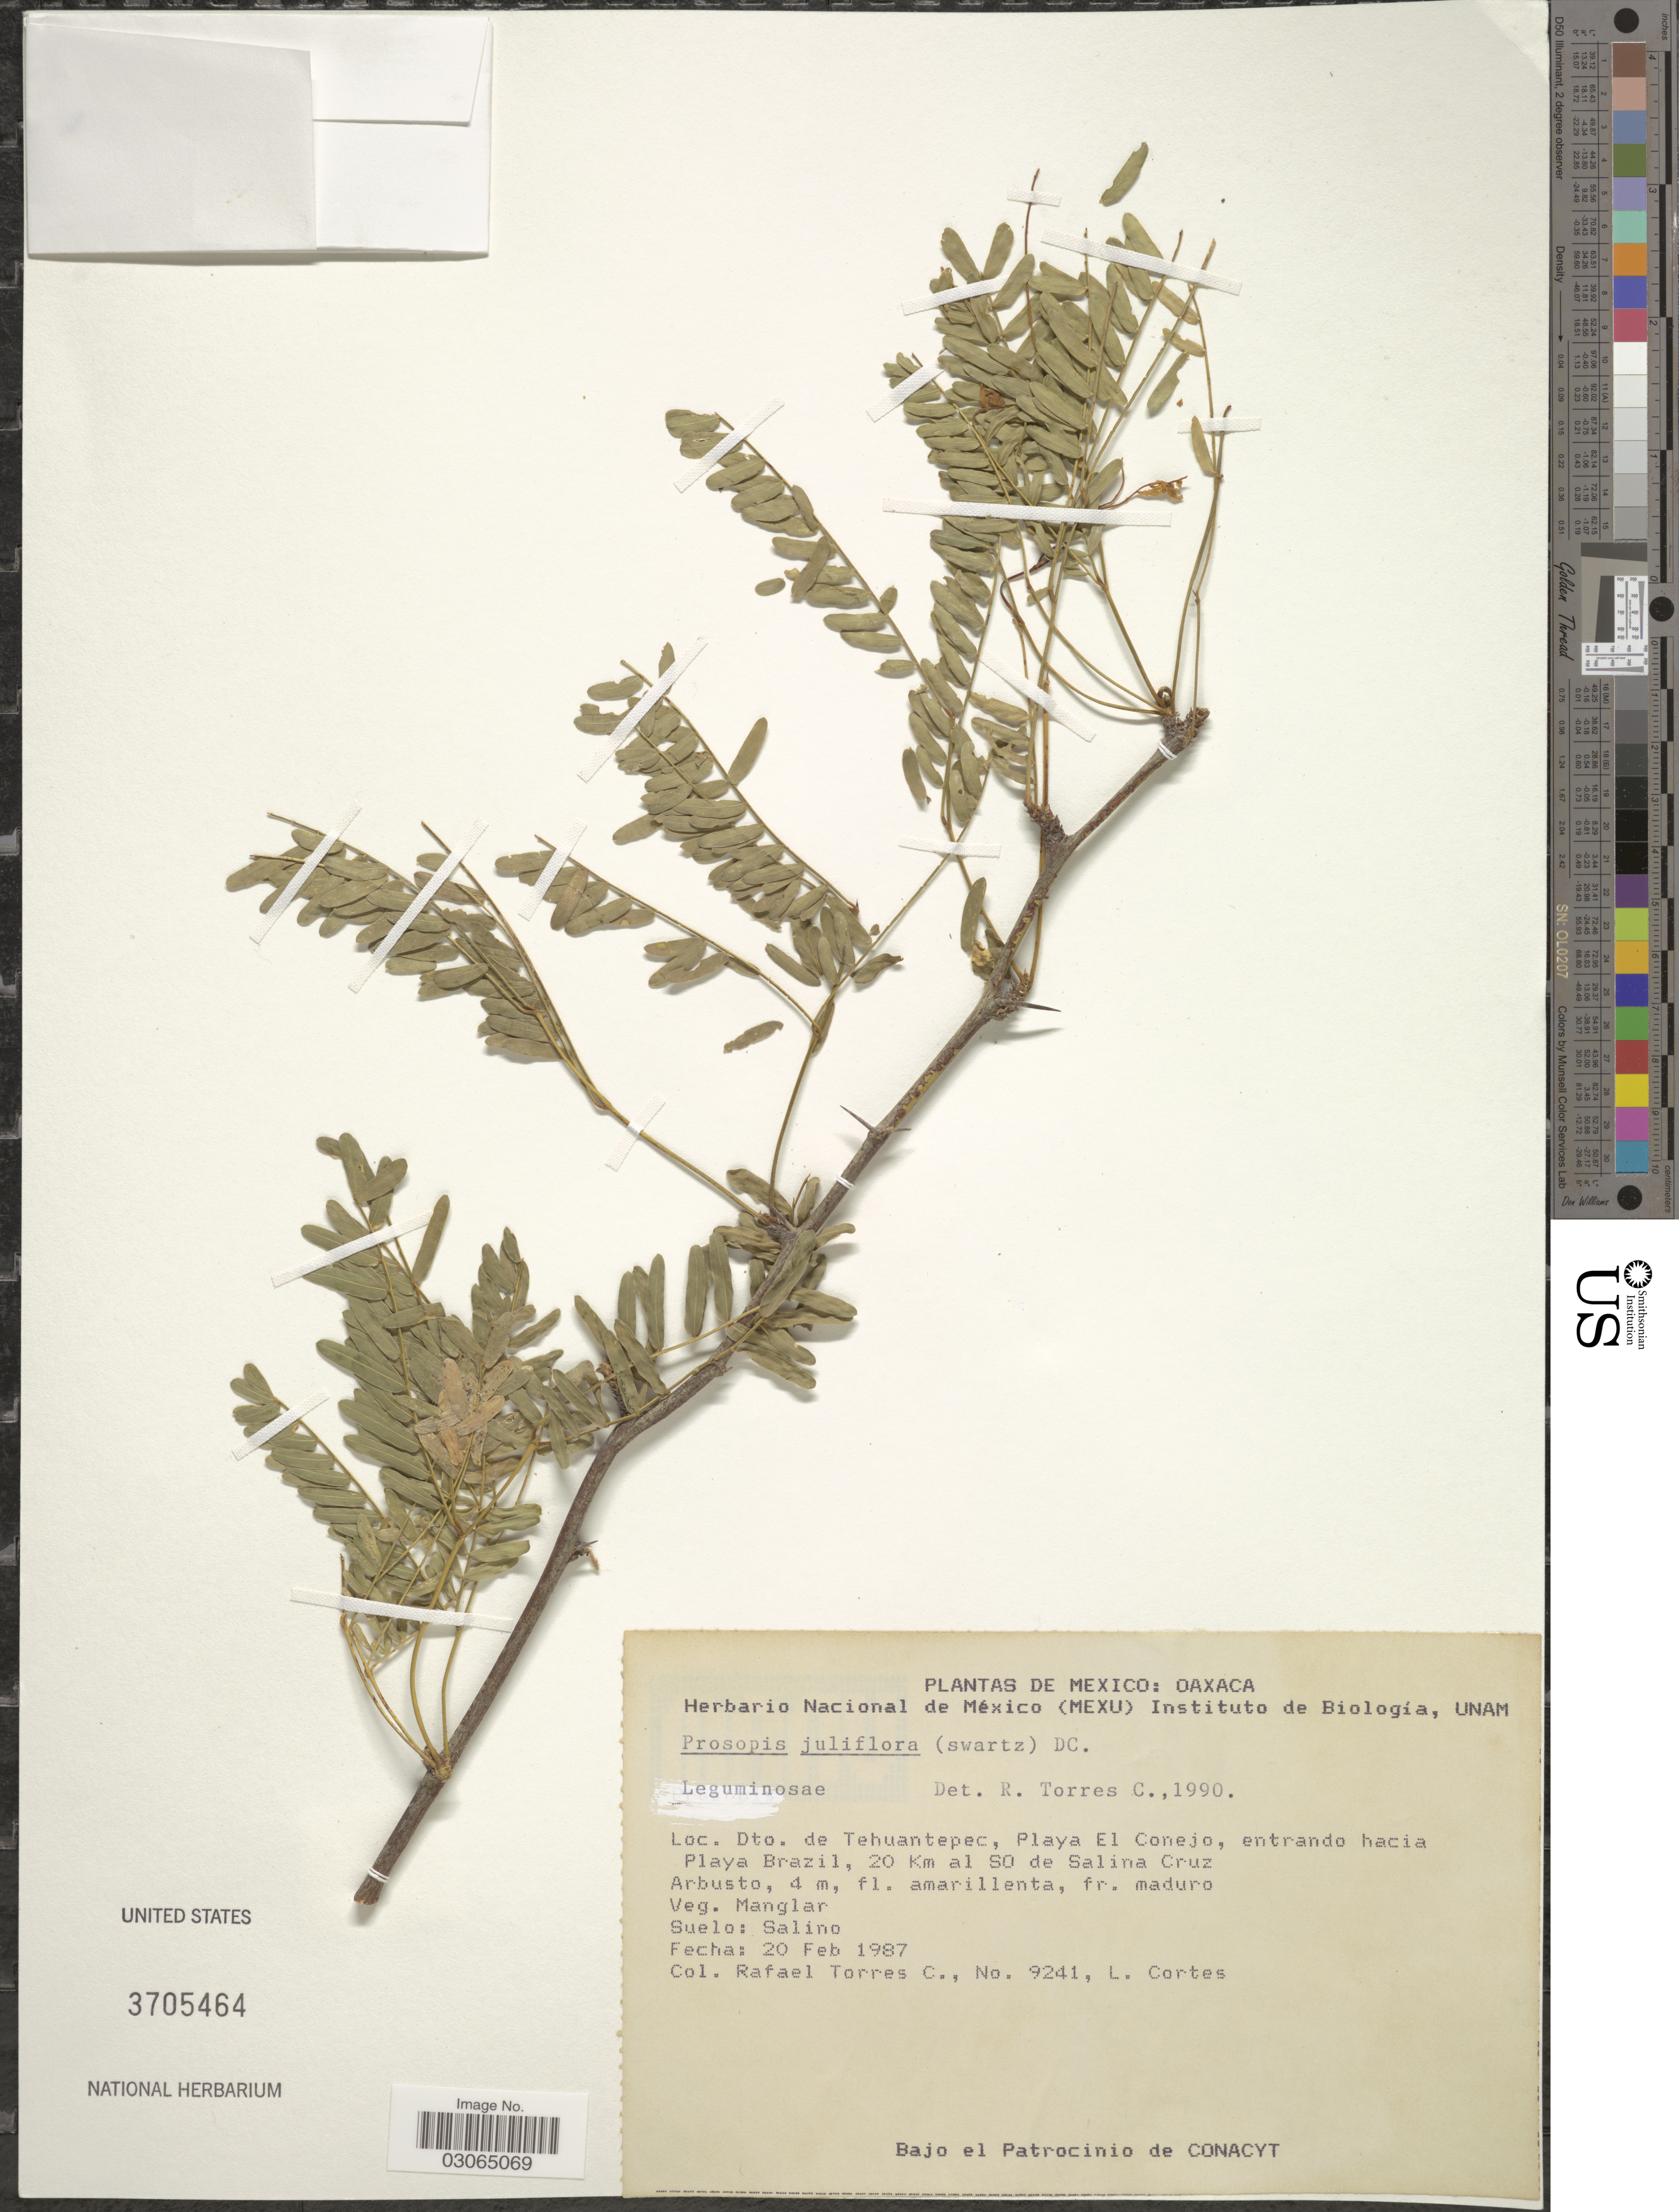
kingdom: Plantae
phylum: Tracheophyta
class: Magnoliopsida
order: Fabales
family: Fabaceae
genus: Neltuma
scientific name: Neltuma juliflora var. juliflora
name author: (Sw.) Raf.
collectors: R. Torres C. & L. Cortes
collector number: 9241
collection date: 1987-02-20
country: Mexico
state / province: Oaxaca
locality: Dto. de Tehuantepec, Playa El Conejo, entrando hacia Playa Brazil, 20 Km al SO de Salina Cruz.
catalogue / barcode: US 3705464